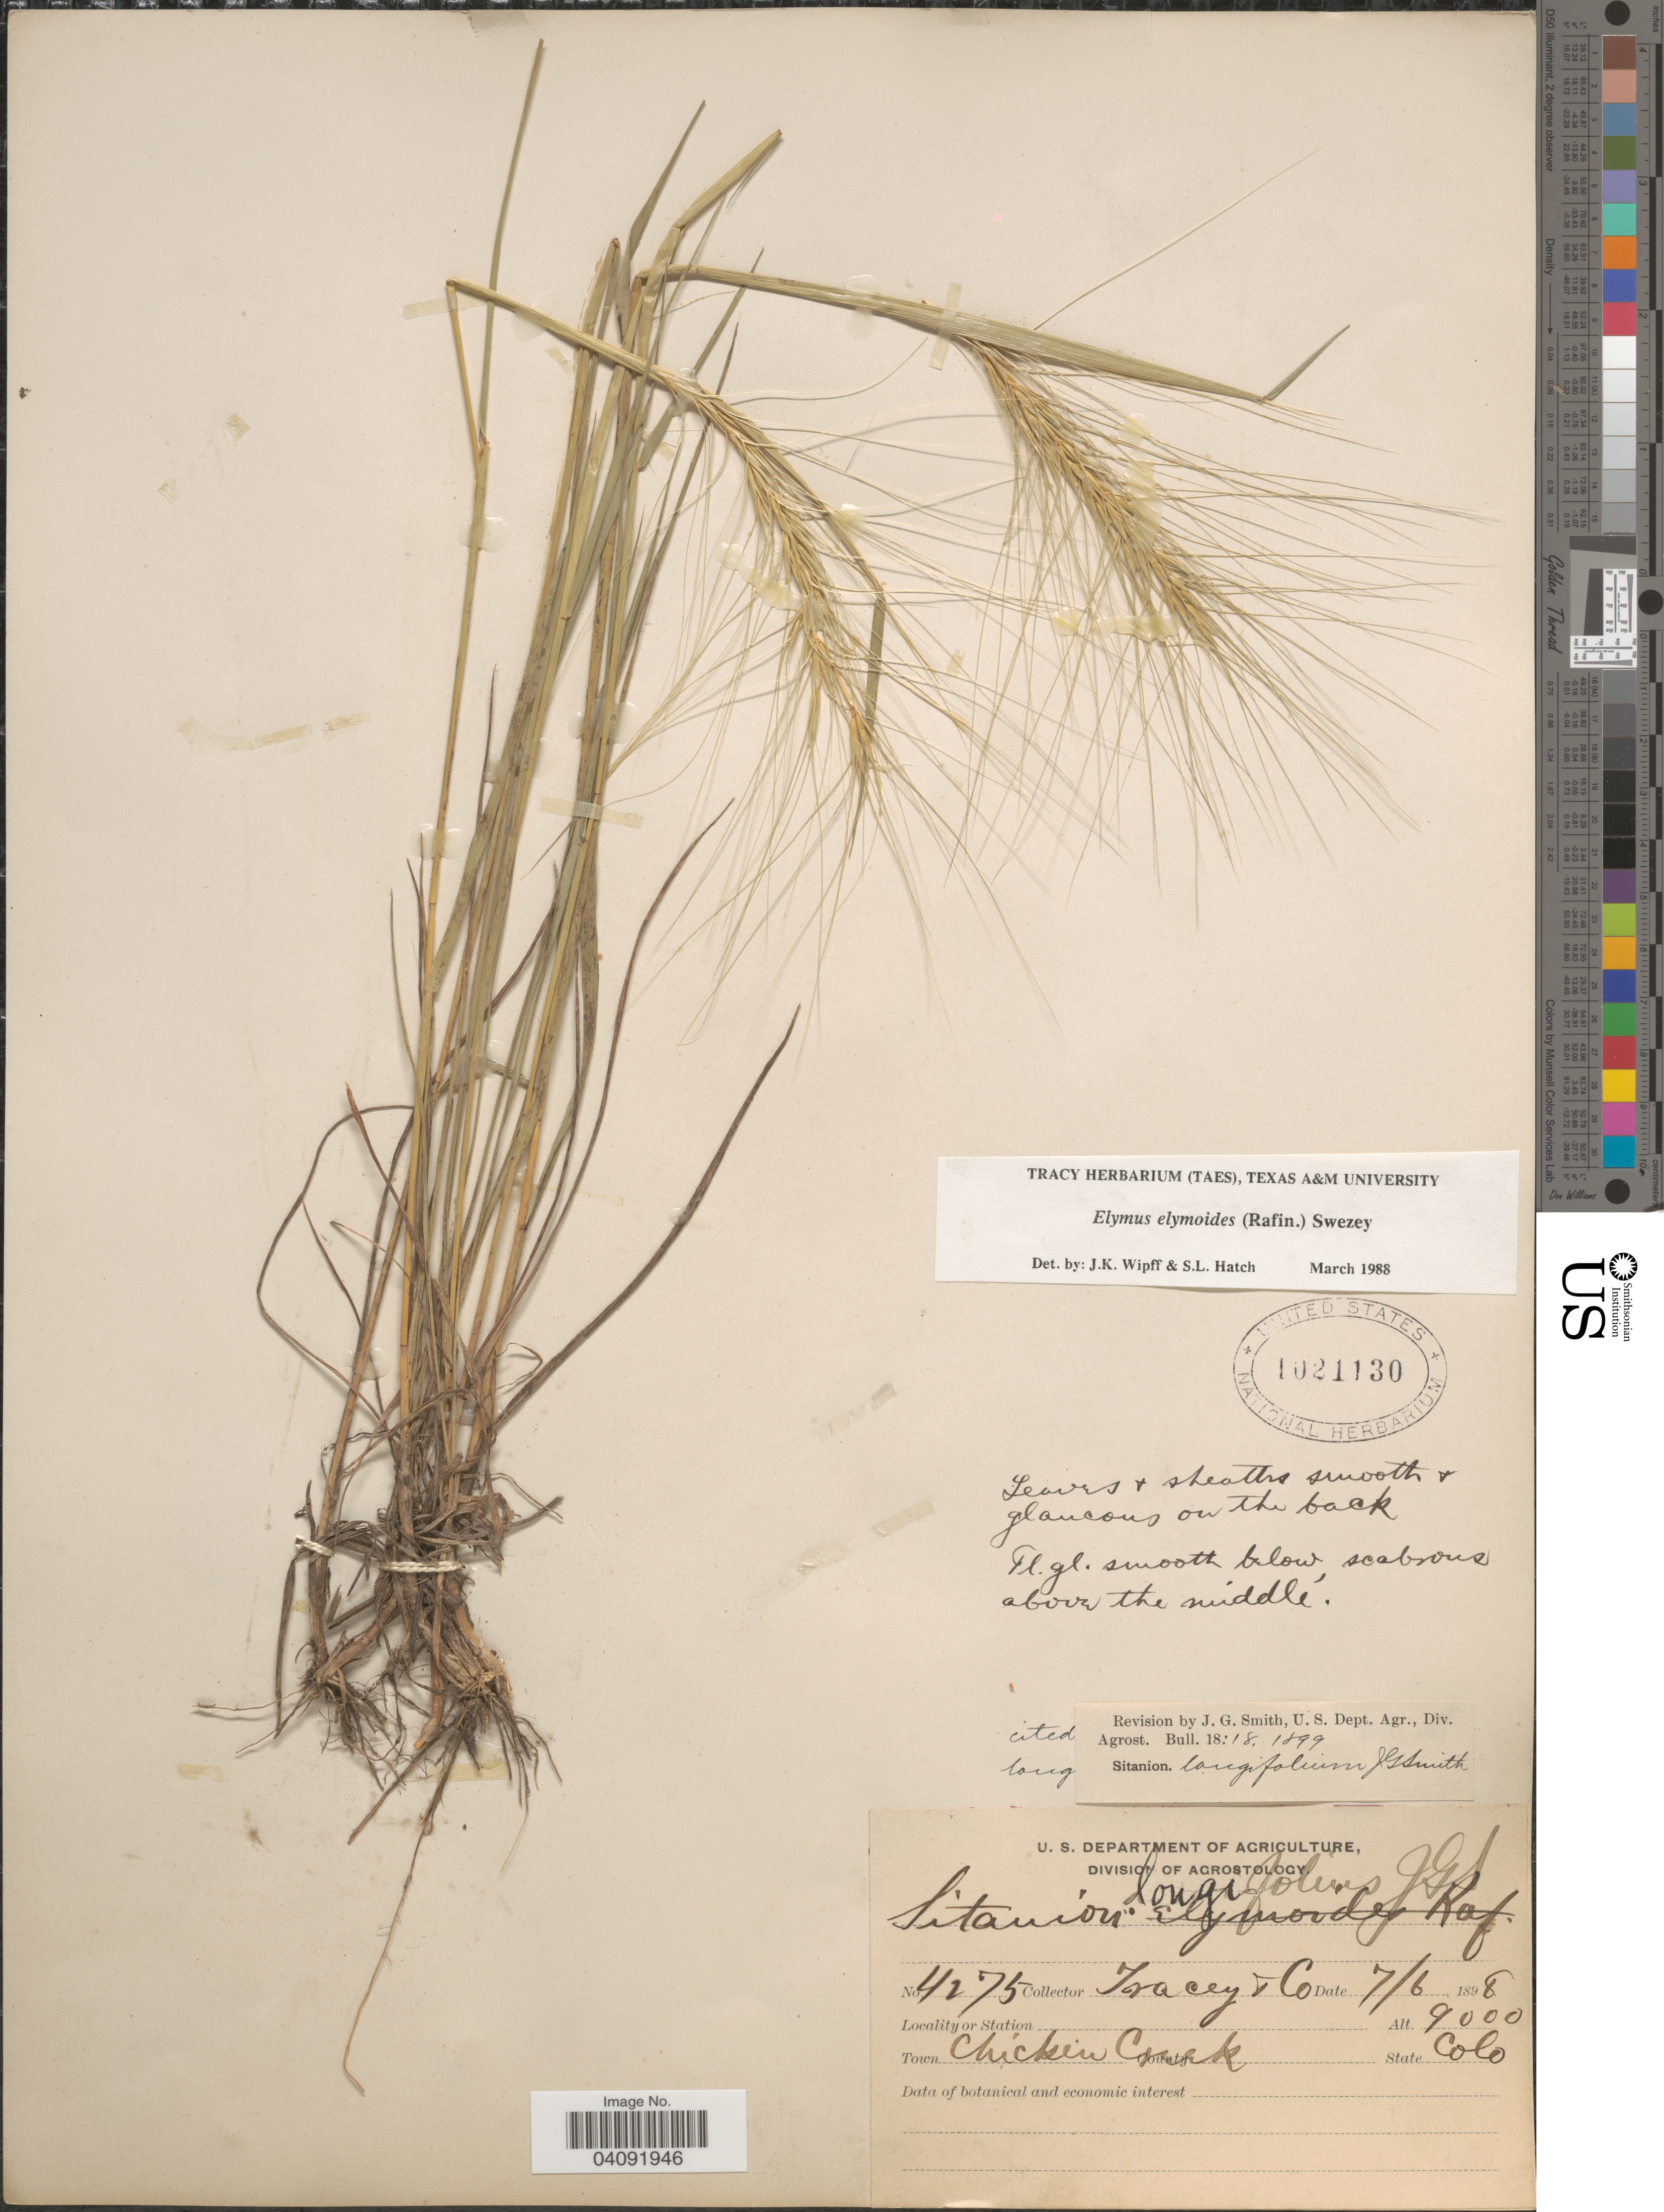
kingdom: Plantae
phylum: Tracheophyta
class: Liliopsida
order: Poales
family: Poaceae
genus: Elymus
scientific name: Elymus elymoides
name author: (Raf.) Swezey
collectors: Tracey & et al.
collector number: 4275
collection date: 1898-07-06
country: United States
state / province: Colorado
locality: Town Chicken Creek.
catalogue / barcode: US 1021130